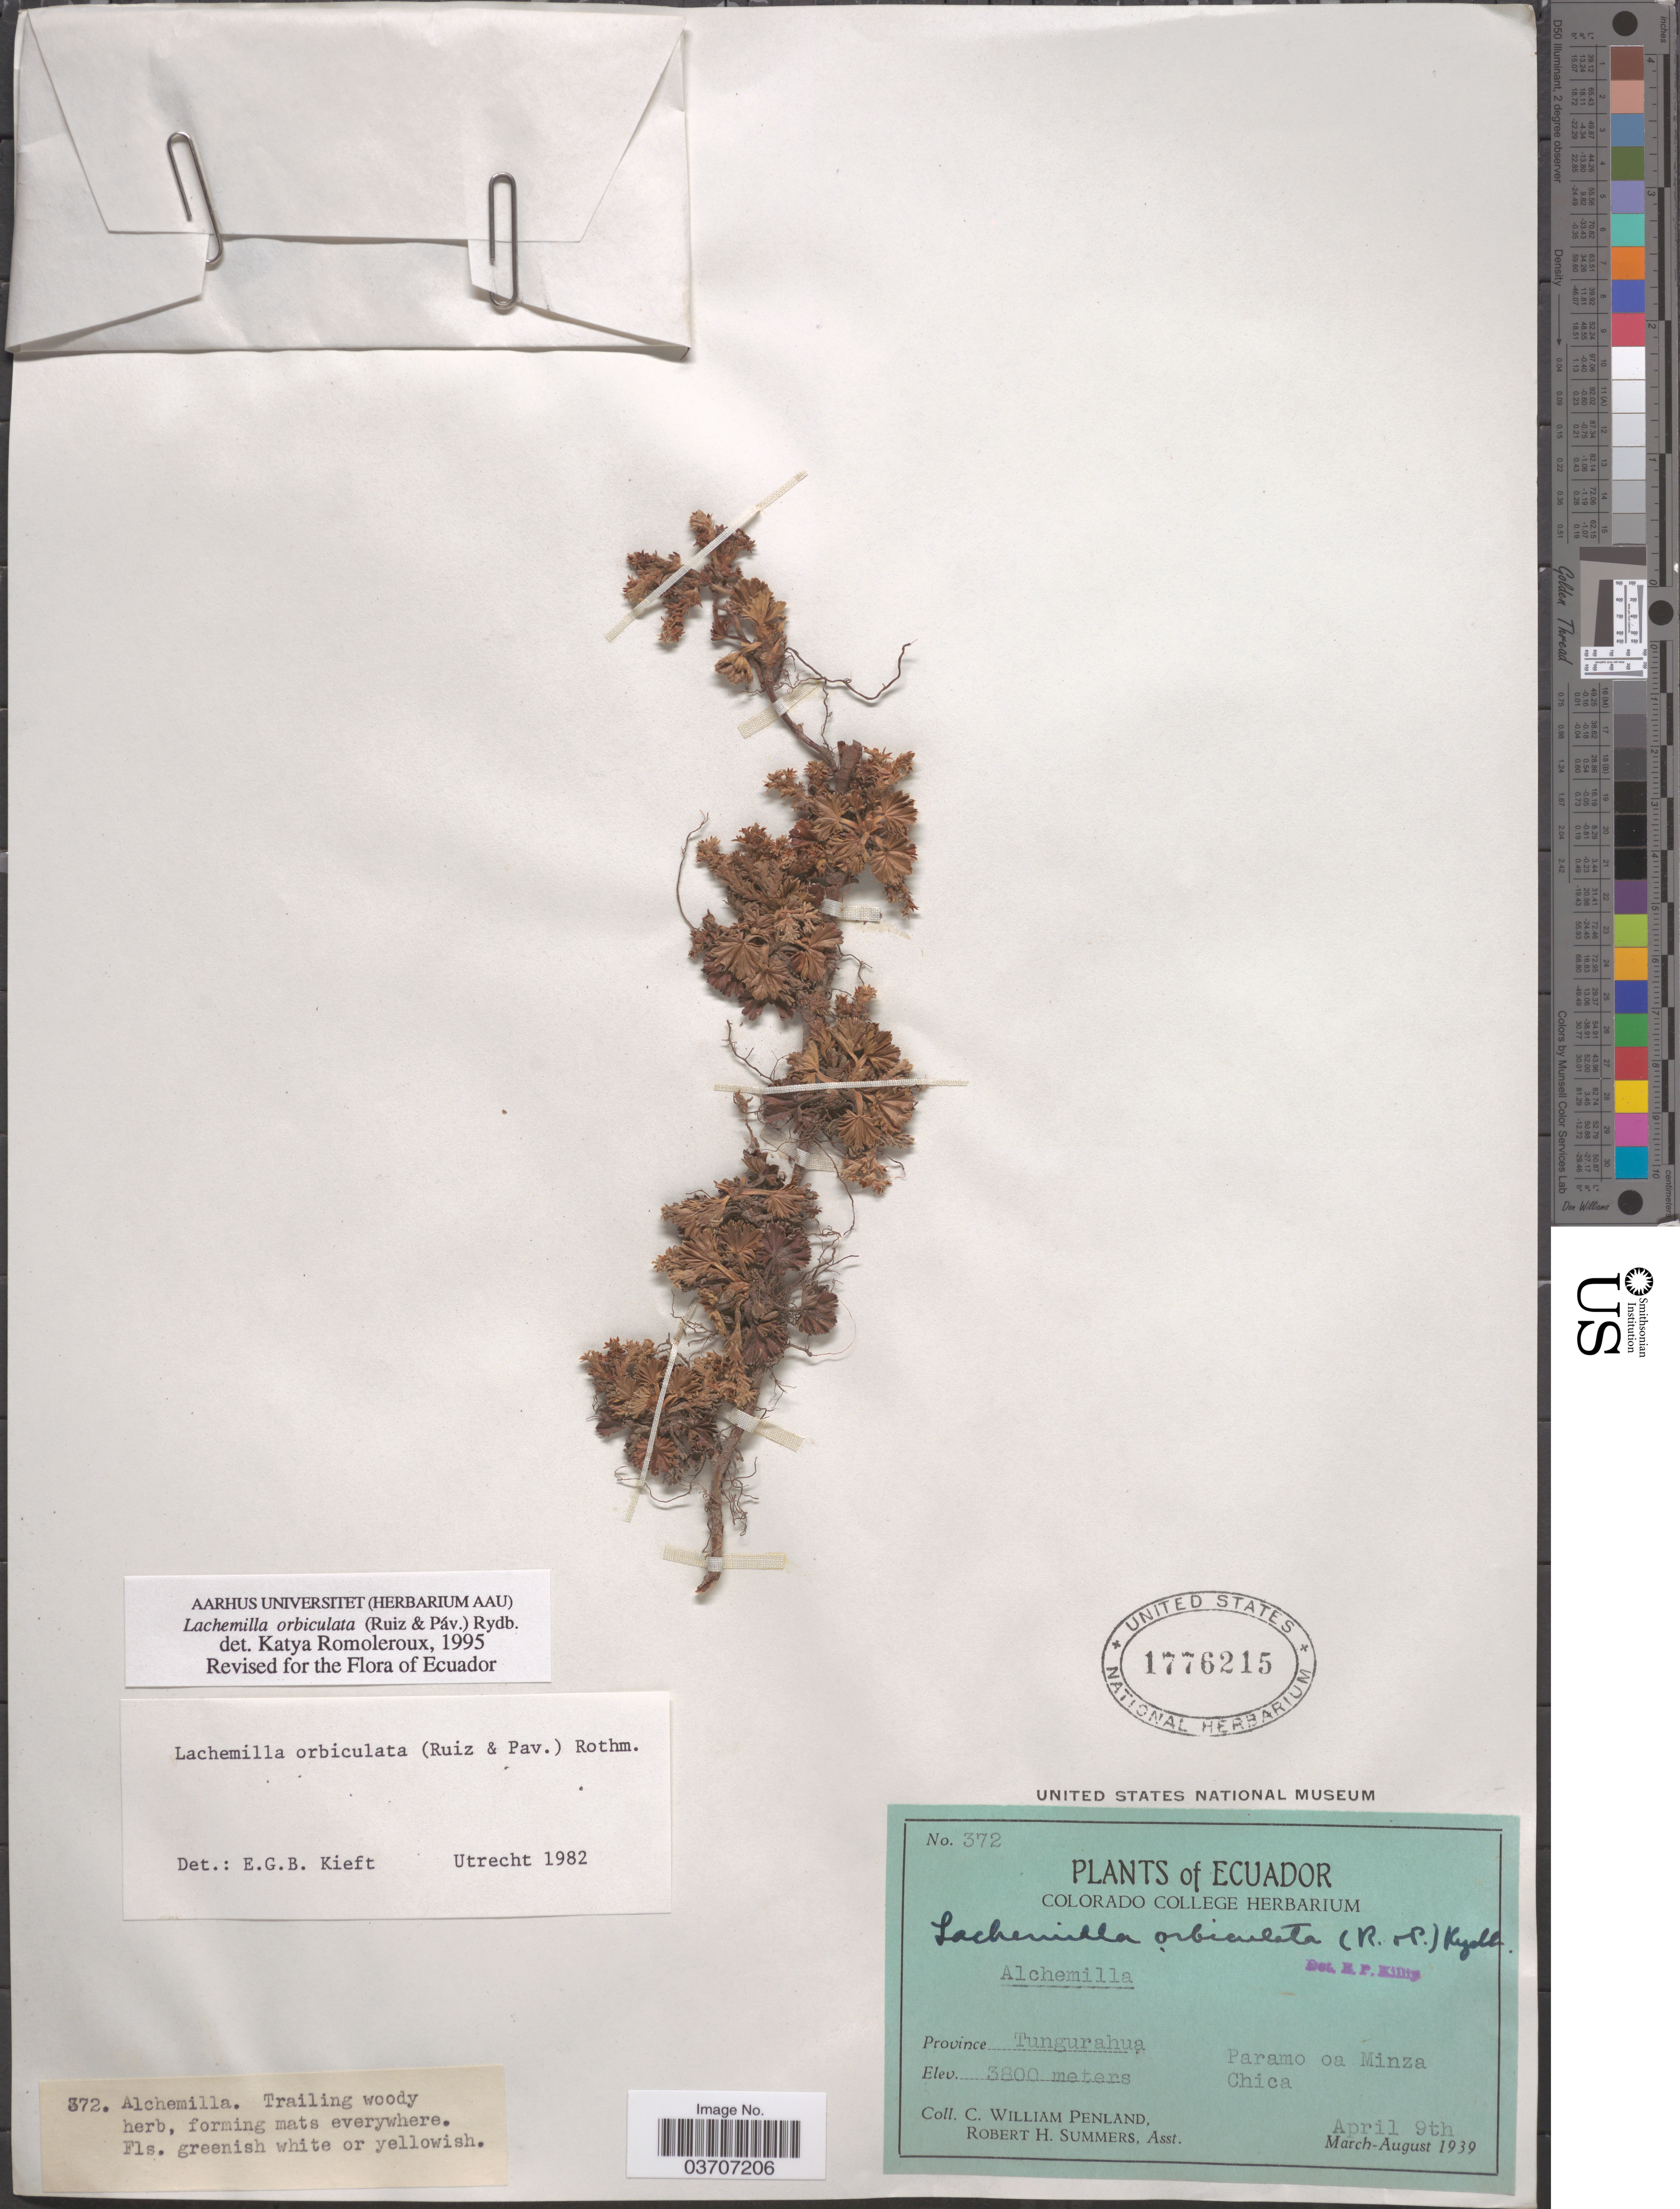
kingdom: Plantae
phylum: Tracheophyta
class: Magnoliopsida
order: Rosales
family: Rosaceae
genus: Lachemilla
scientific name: Lachemilla orbiculata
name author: (Ruiz & Pav.) Rydb.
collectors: C. W. Penland & R. Summers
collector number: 372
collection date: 1939-04-09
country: Ecuador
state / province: Tungurahua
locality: Paramo oa Minza Chica.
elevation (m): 3800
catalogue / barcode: US 1776215